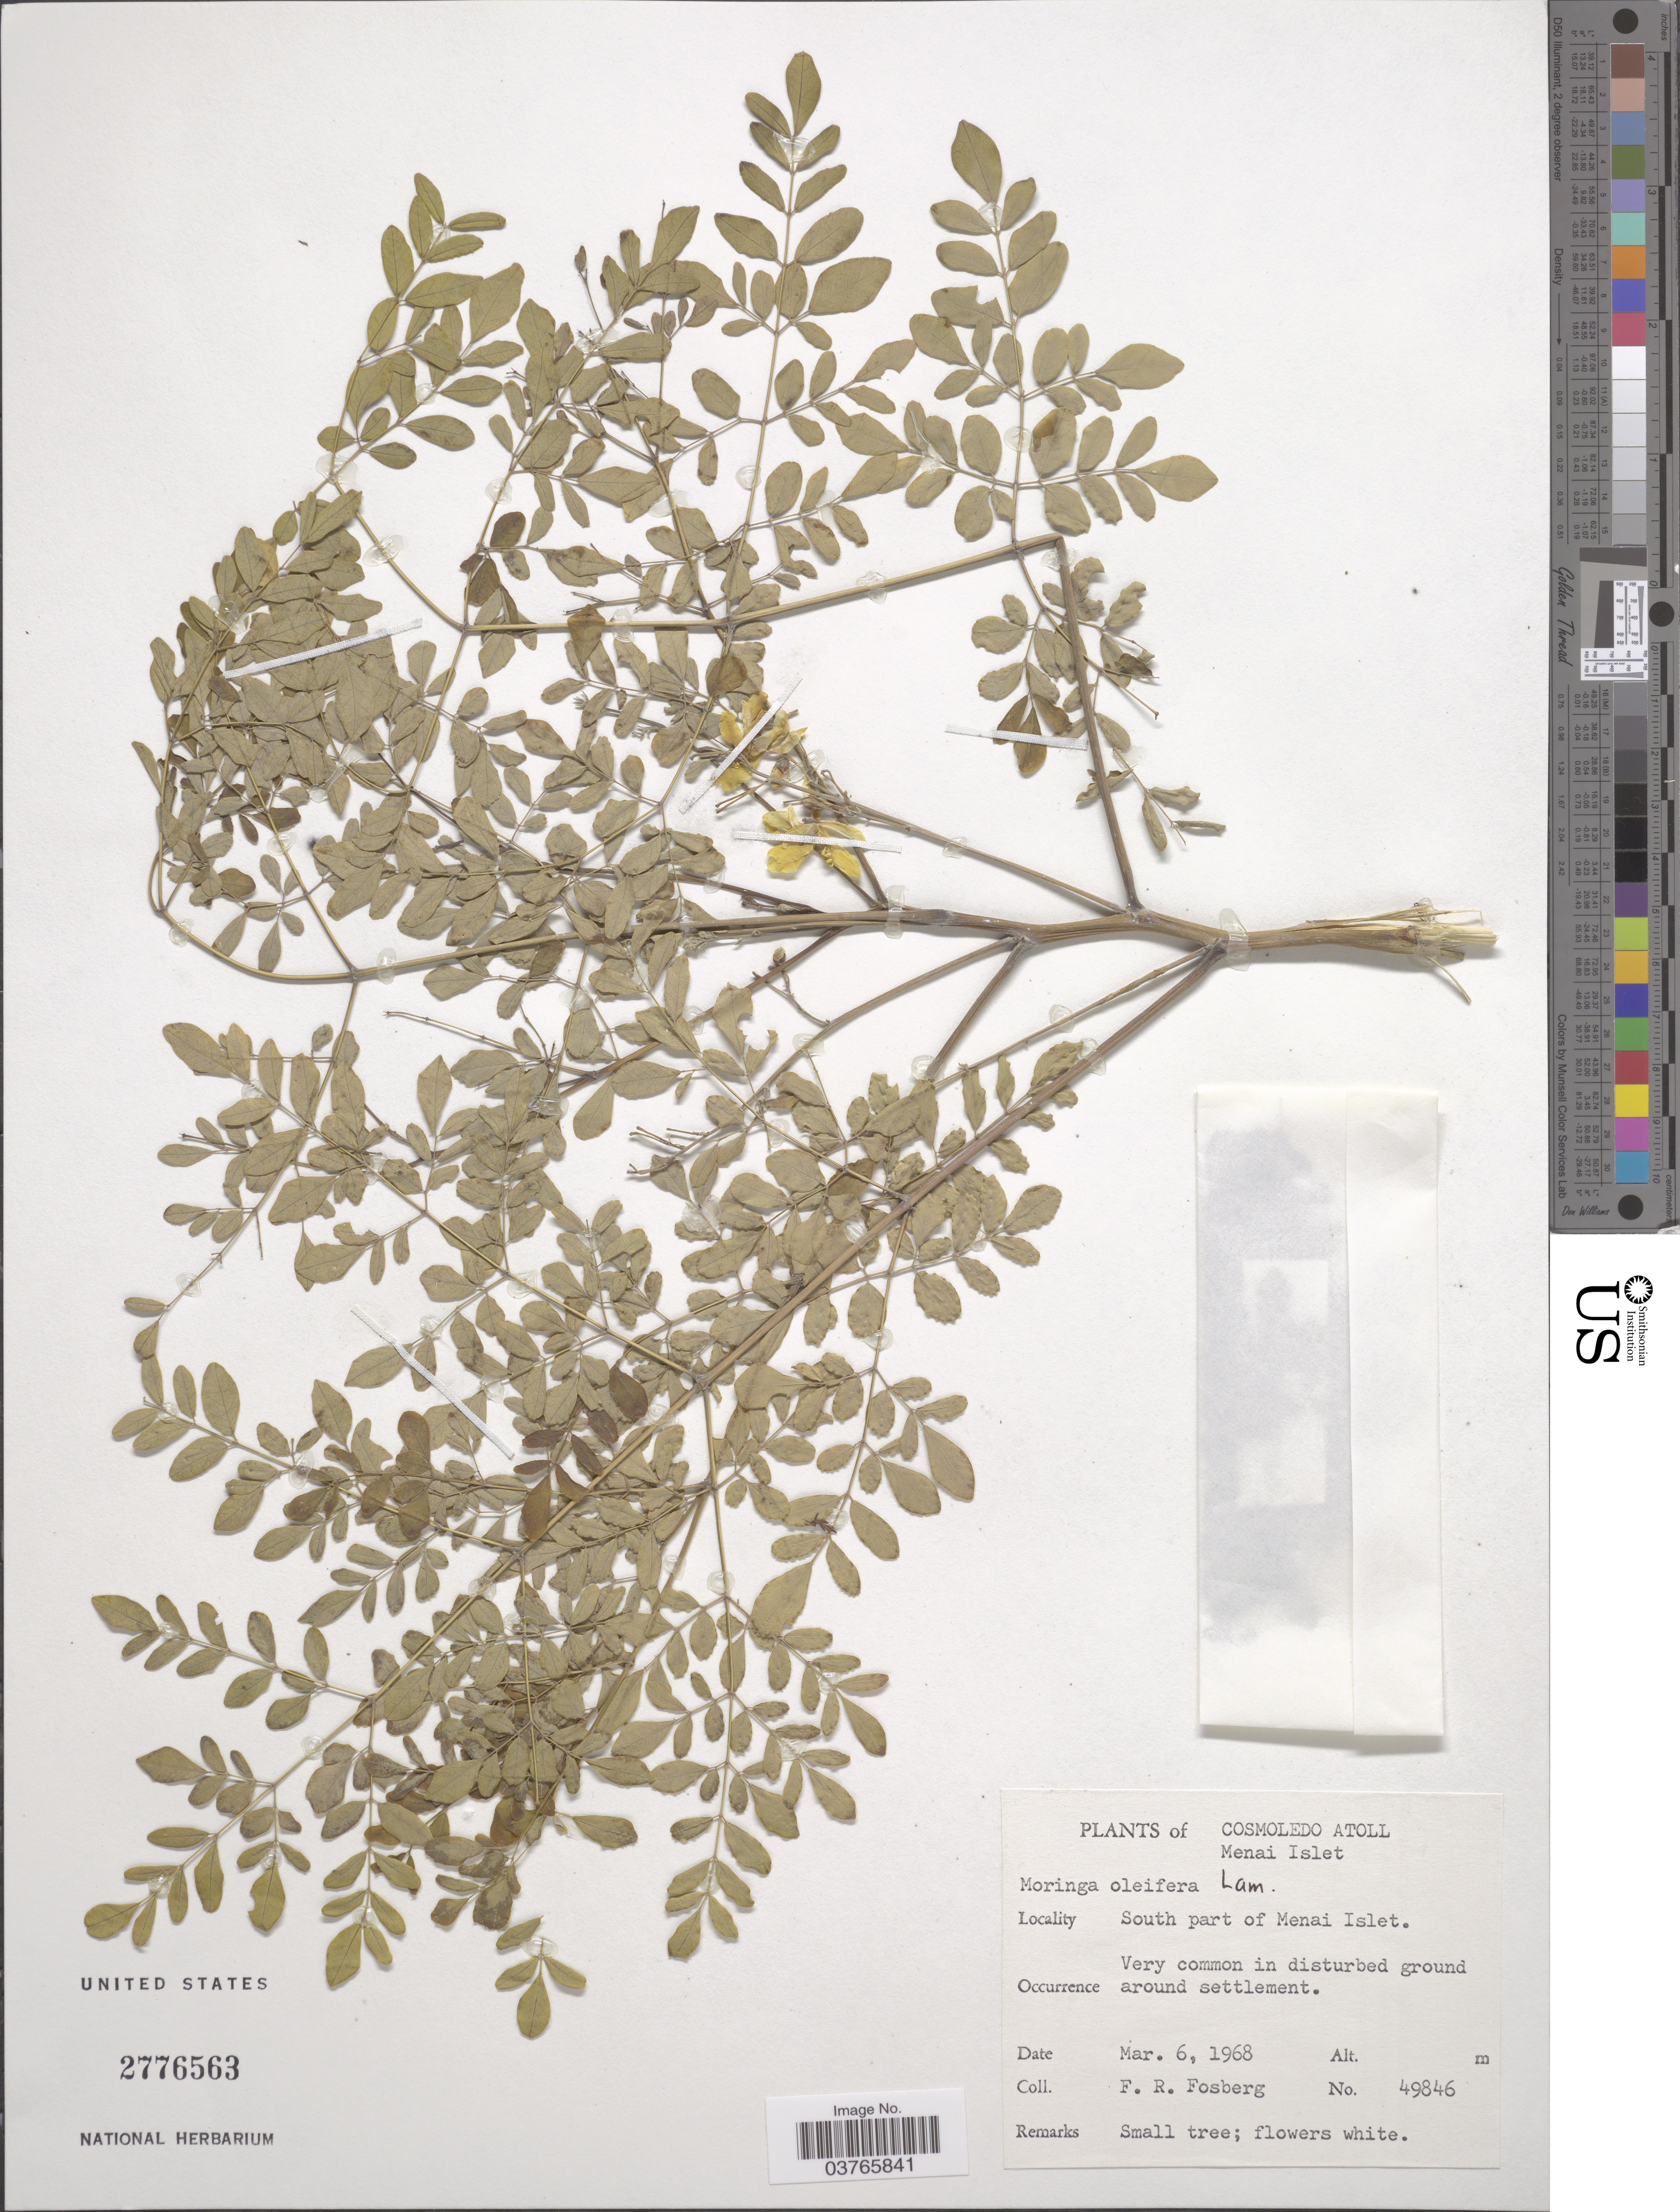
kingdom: Plantae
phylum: Tracheophyta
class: Magnoliopsida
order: Brassicales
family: Moringaceae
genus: Moringa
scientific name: Moringa oleifera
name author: Lam.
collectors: F. R. Fosberg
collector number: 49846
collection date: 1968-03-06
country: Seychelles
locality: Cosmoledo Atoll. Menai Islet. South part of Menai Islet.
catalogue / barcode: US 2776563